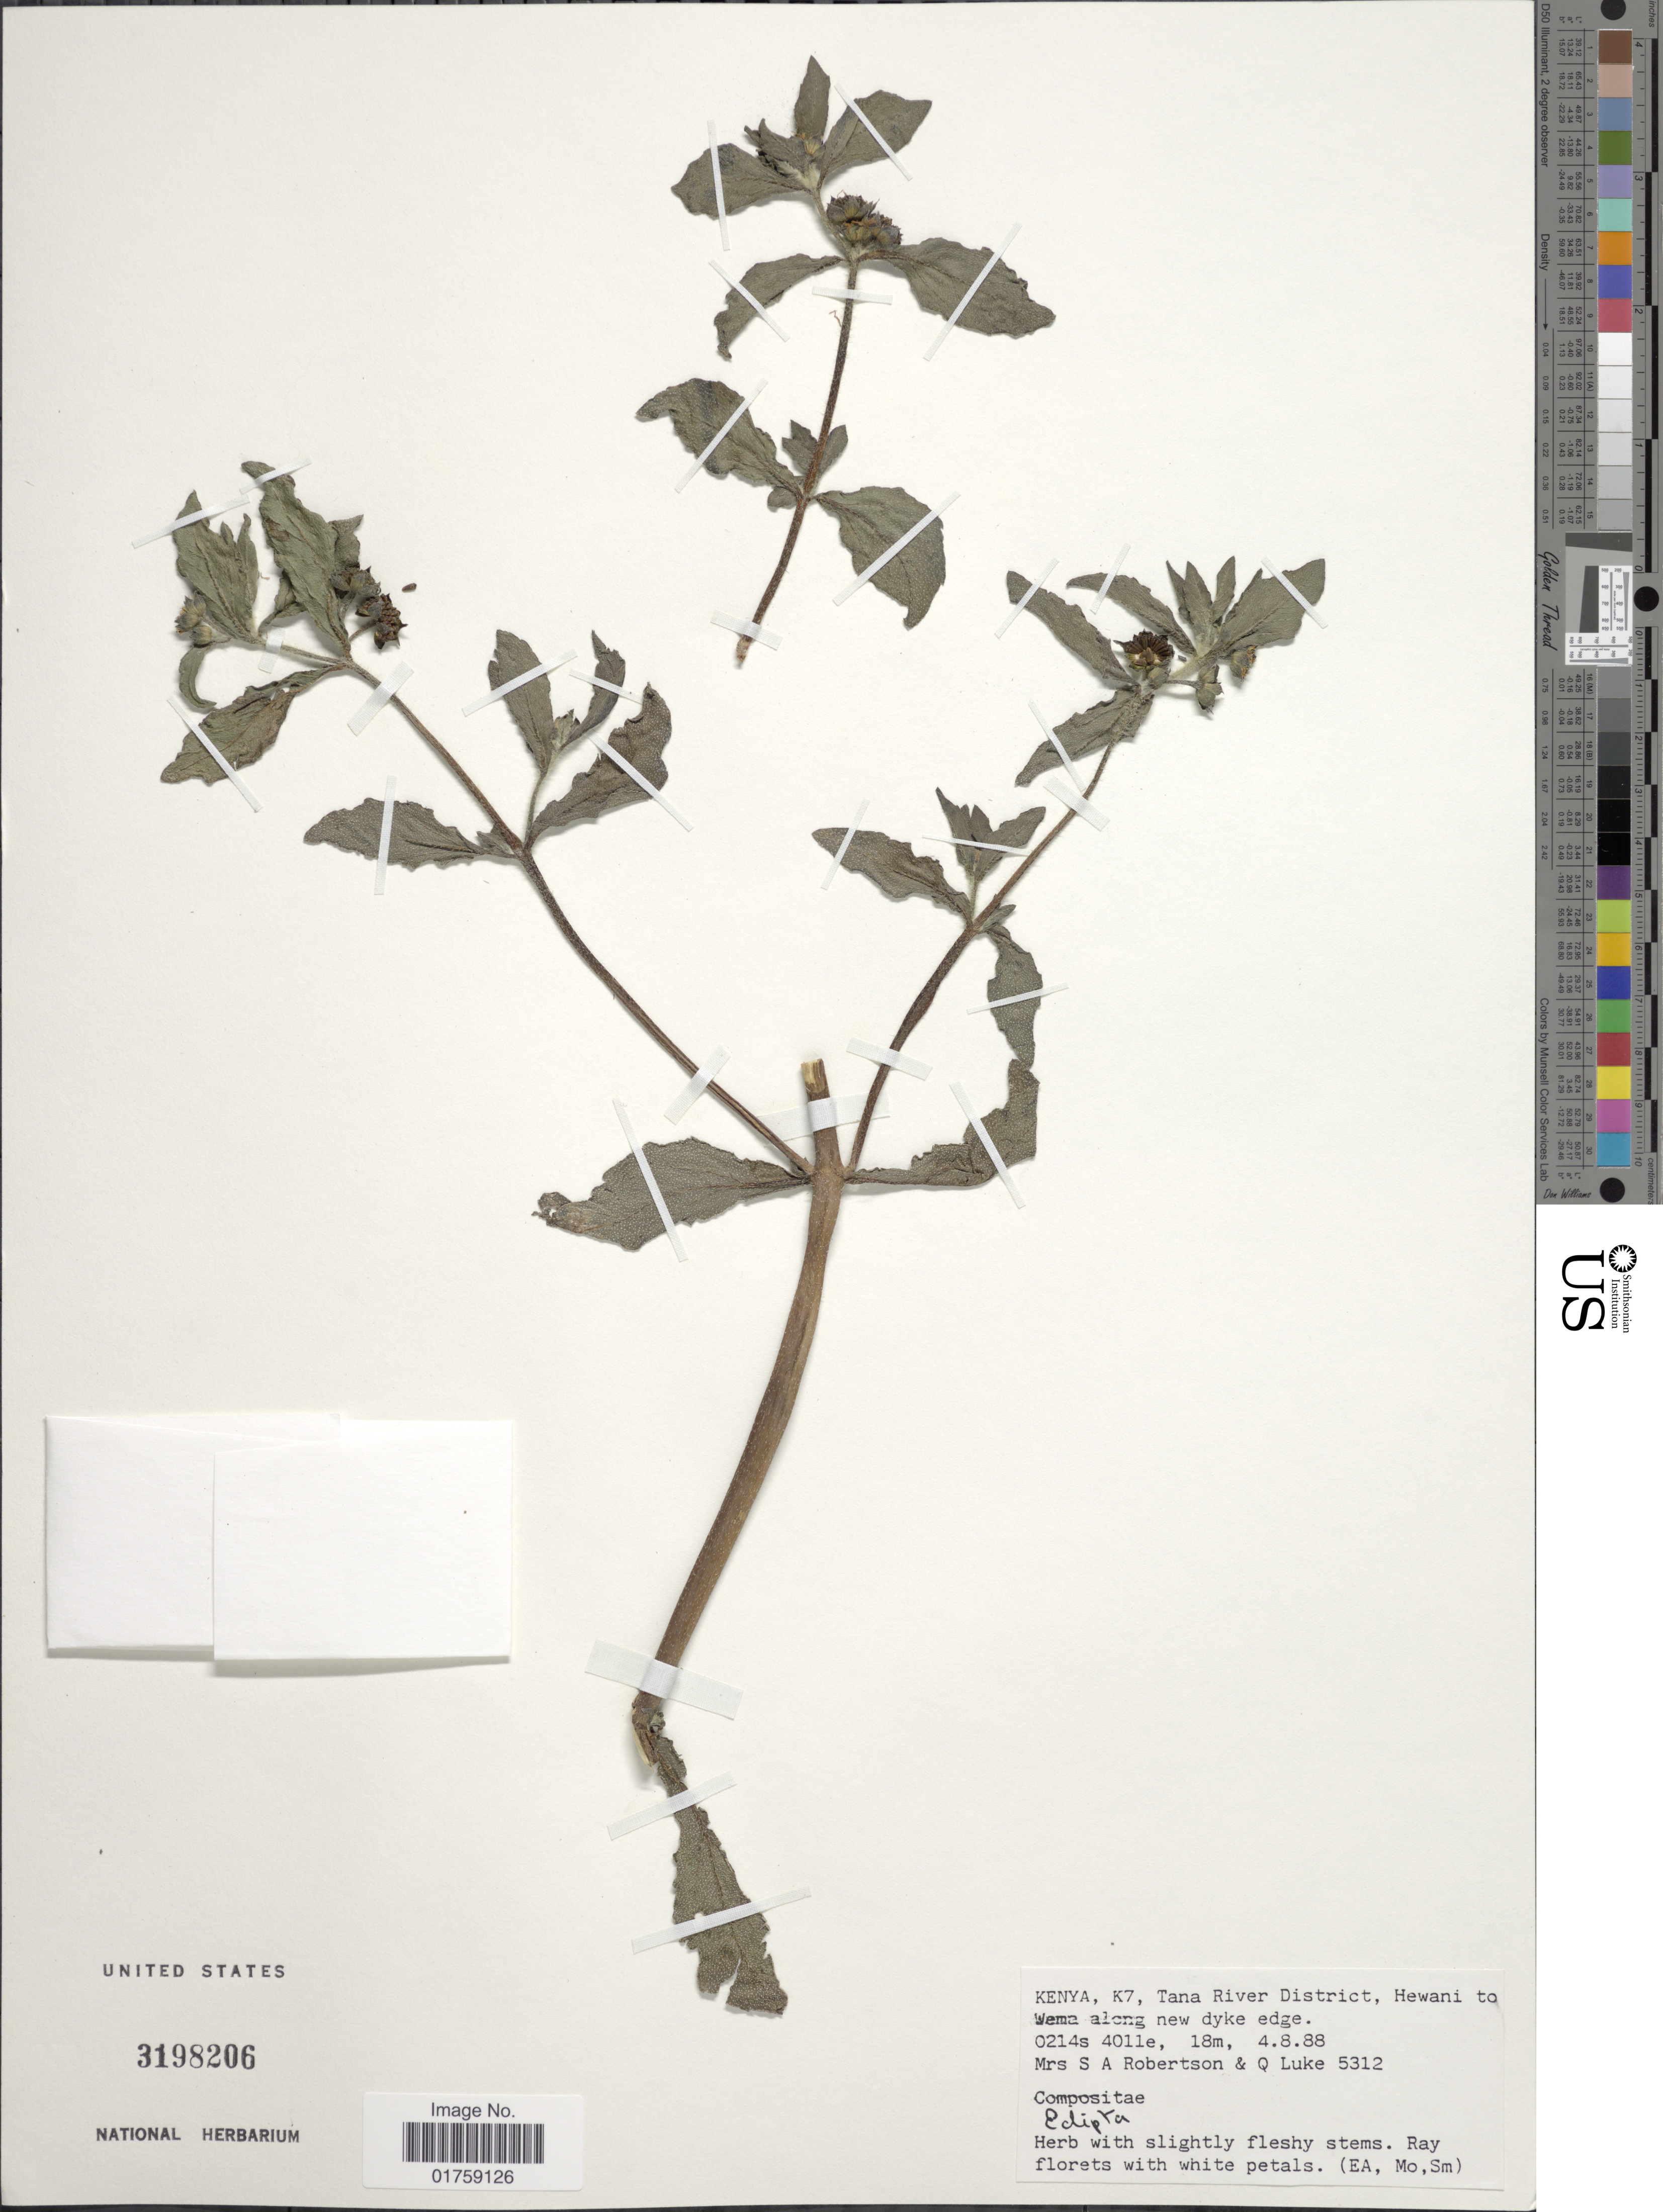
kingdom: Plantae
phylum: Tracheophyta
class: Magnoliopsida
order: Asterales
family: Asteraceae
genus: Eclipta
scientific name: Eclipta alba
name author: (L.) Hassk.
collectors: S. Robertson & Q. Luke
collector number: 5312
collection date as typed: Transcribed d/m/y: 4/8/88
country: Kenya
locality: Kenya, K7, Tana River District, Hewani to Wema along new dyke edge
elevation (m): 18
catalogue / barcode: US 3198206